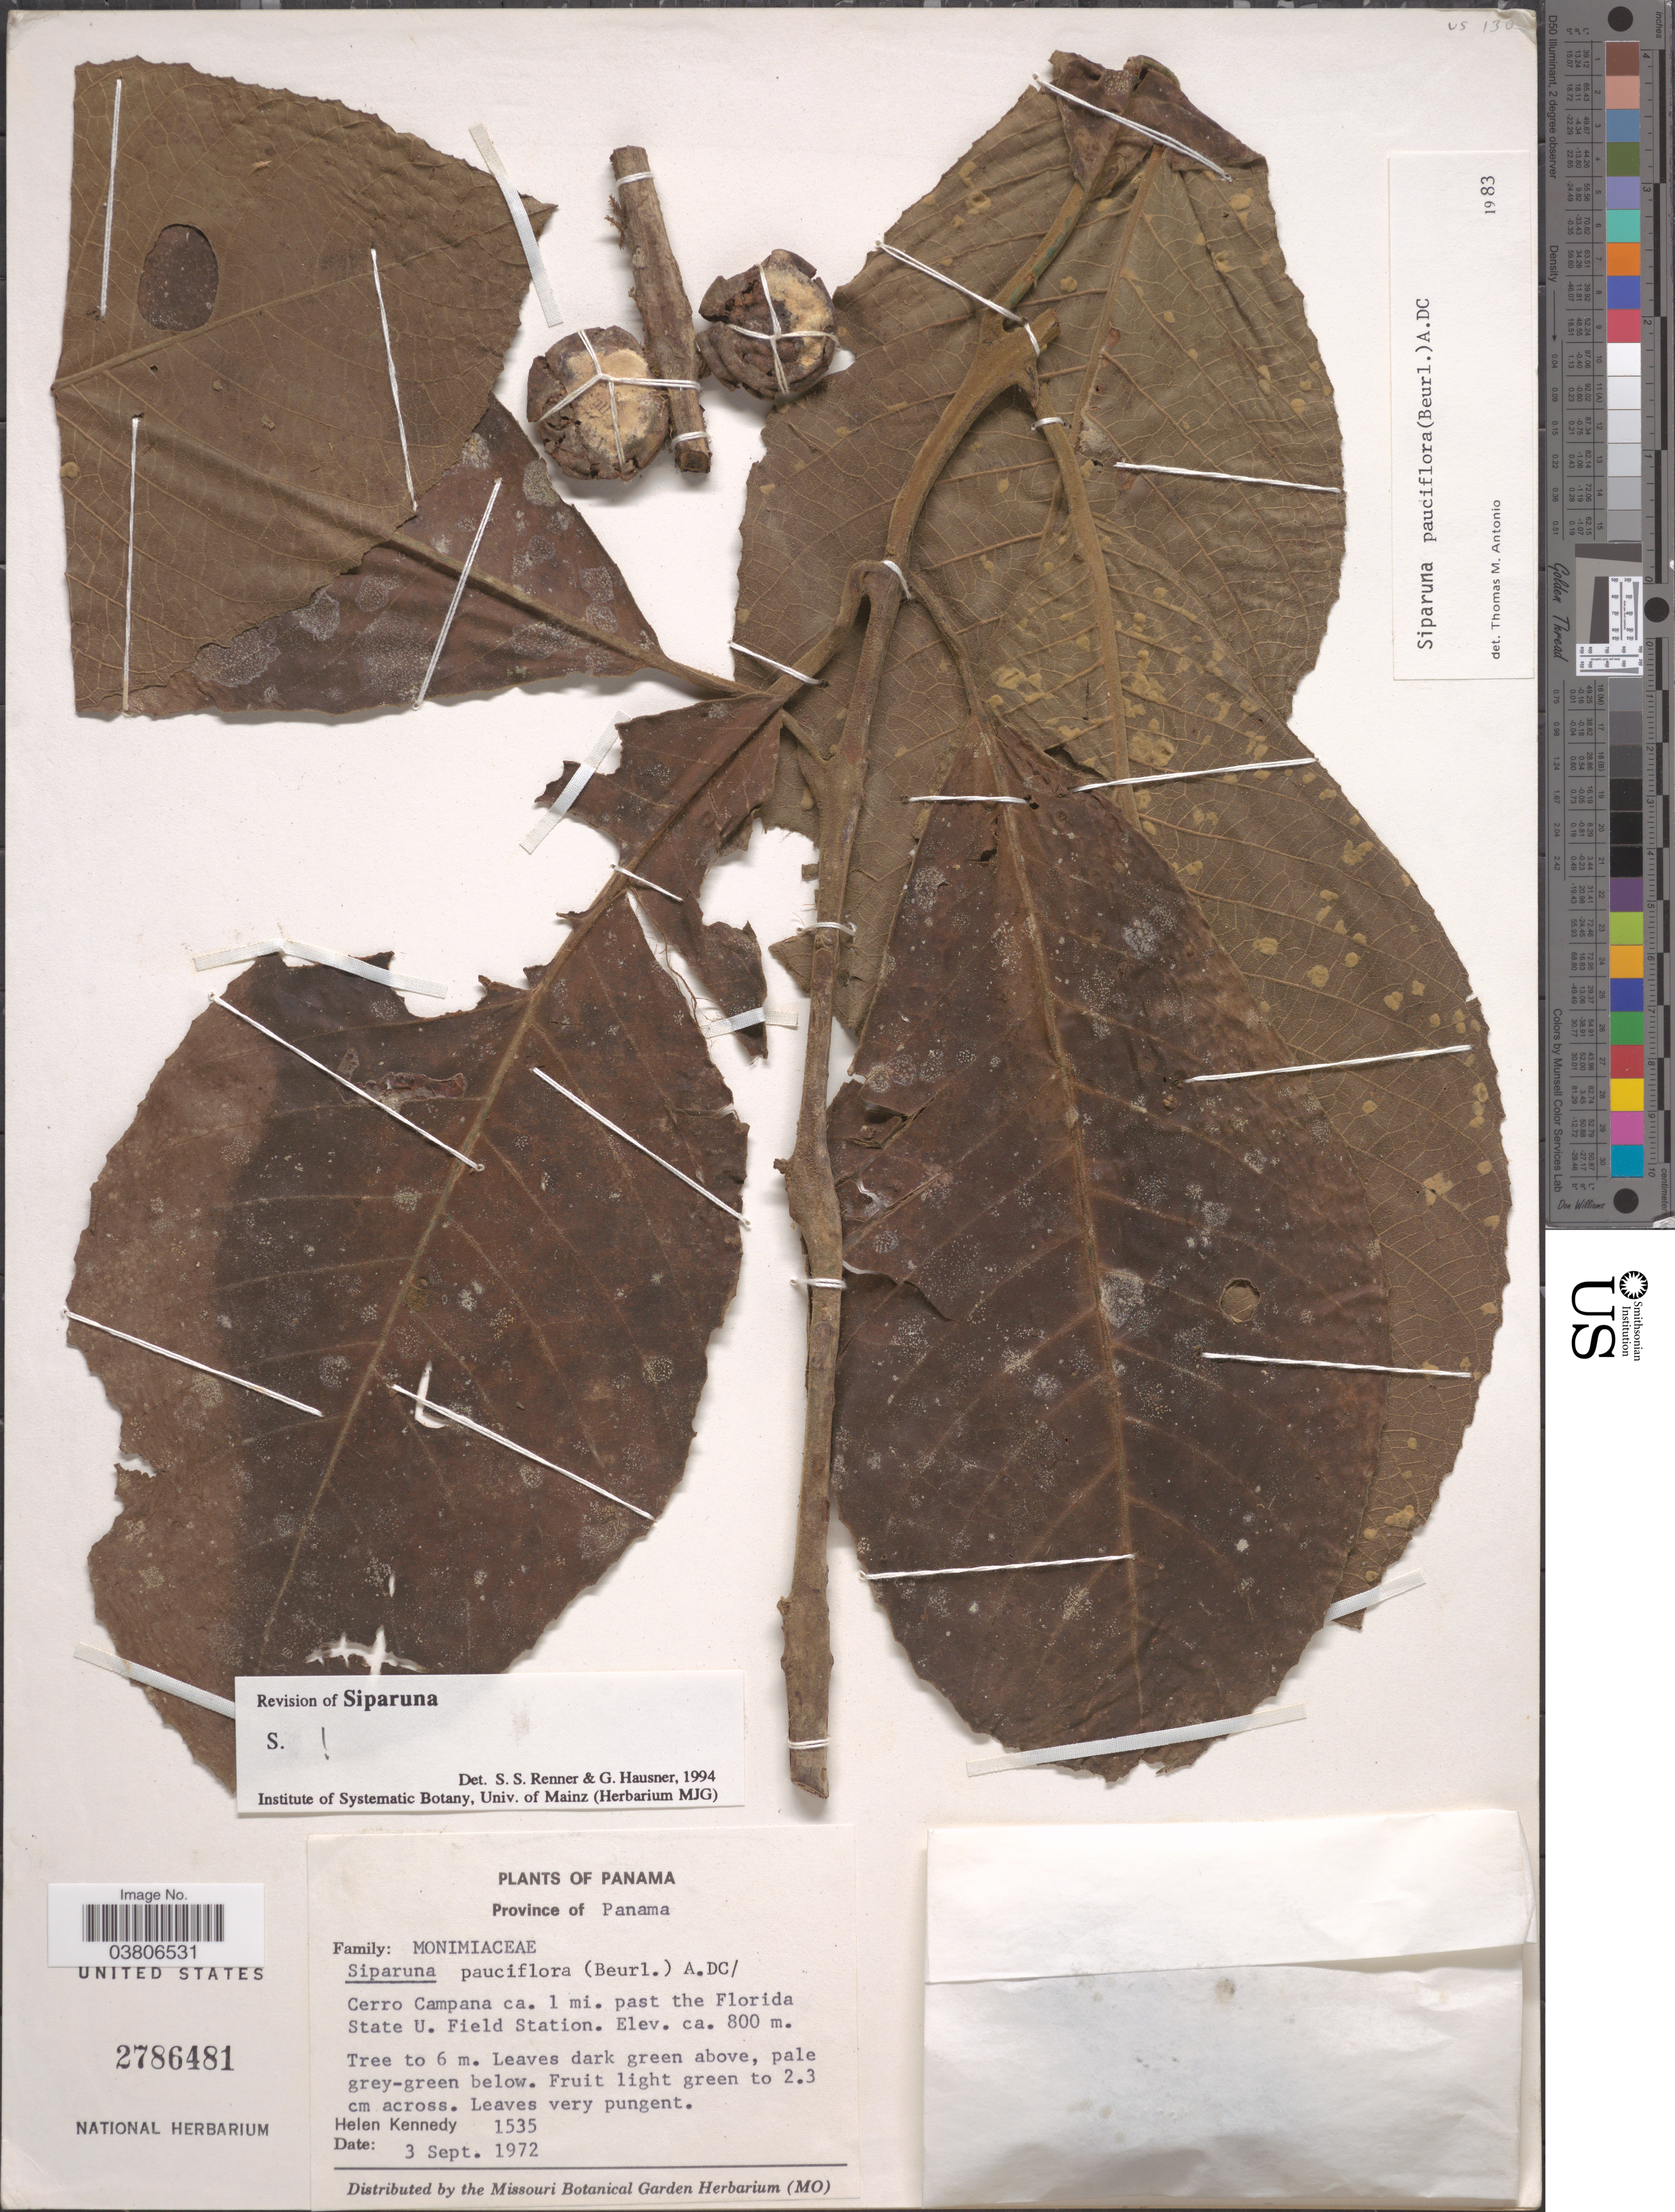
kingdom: Plantae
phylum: Tracheophyta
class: Magnoliopsida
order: Laurales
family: Siparunaceae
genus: Siparuna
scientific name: Siparuna pauciflora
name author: (Beurling) A. DC.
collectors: H. Kennedy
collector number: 1535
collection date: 1972-09-03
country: Panama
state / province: Panamá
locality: Cerro Campana ca. 1 mi. past the Florida State U. Field Station.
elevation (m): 800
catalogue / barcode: US 2786481